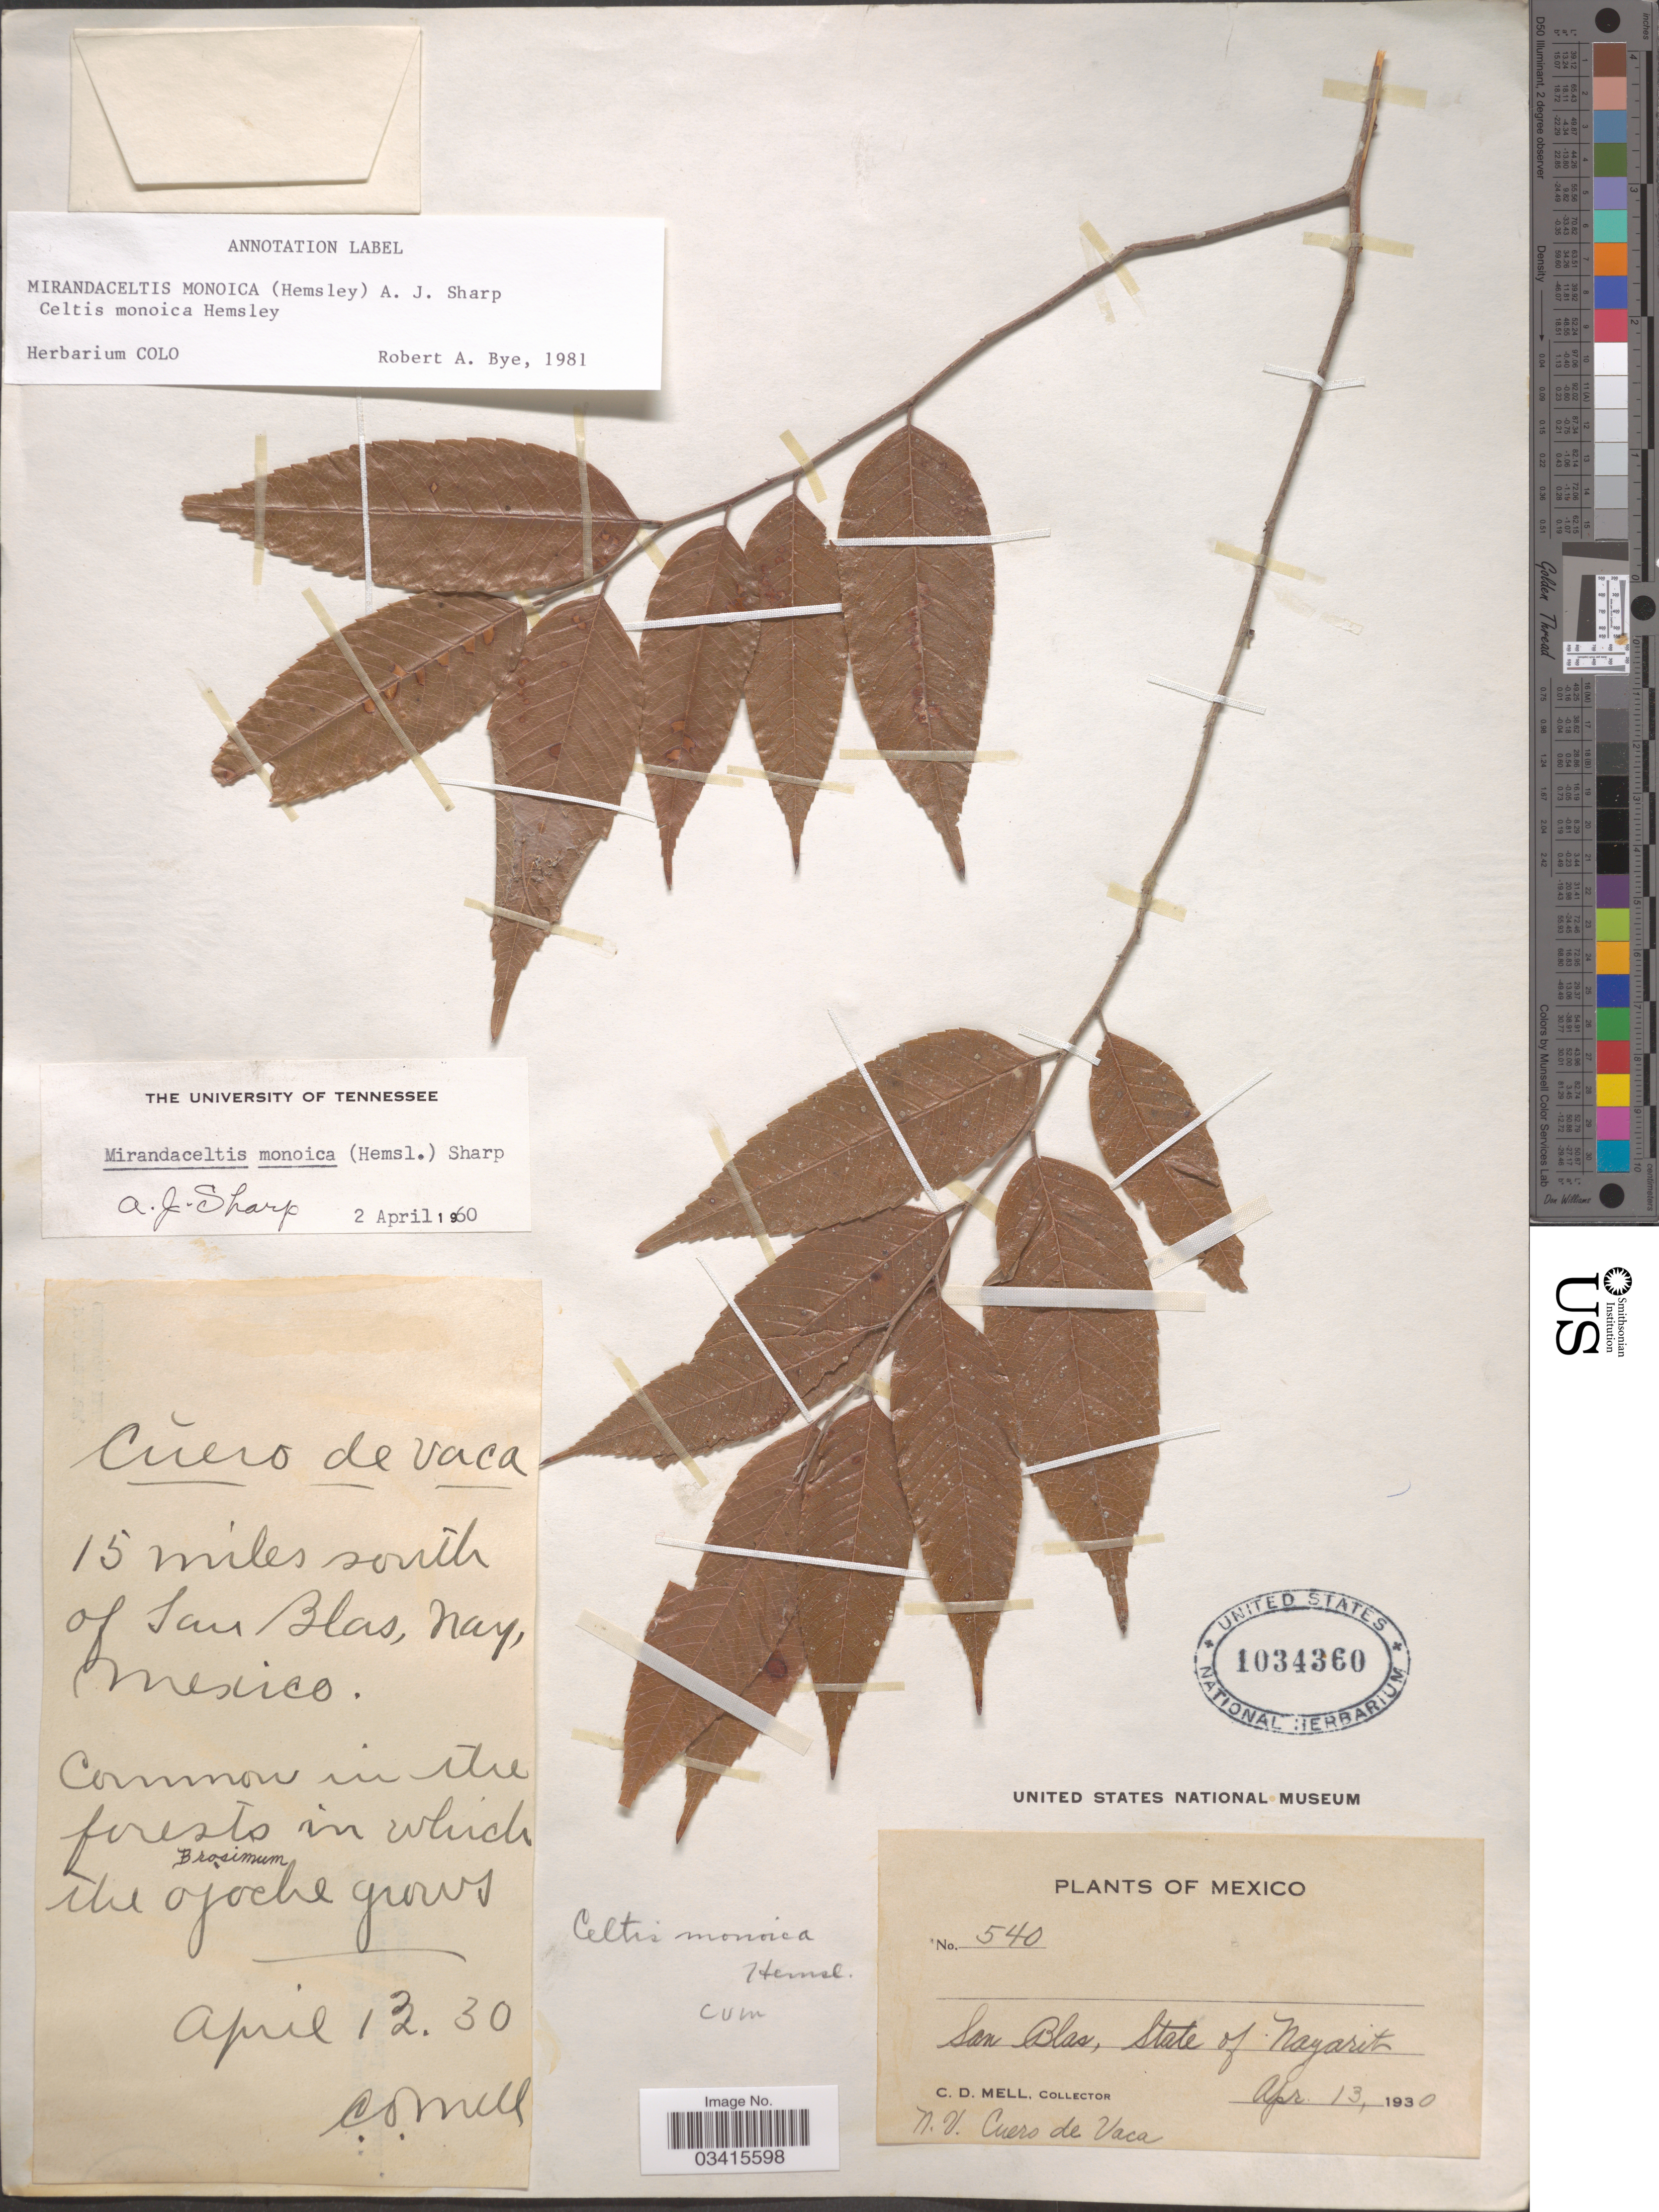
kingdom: Plantae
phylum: Tracheophyta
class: Magnoliopsida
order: Rosales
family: Cannabaceae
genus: Aphananthe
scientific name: Aphananthe monoica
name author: (Hemsl.) J.-F. Leroy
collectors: C. D. Mell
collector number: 540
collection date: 1930-04-13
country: Mexico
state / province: Nayarit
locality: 15 miles south of San Blas.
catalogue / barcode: US 1034360